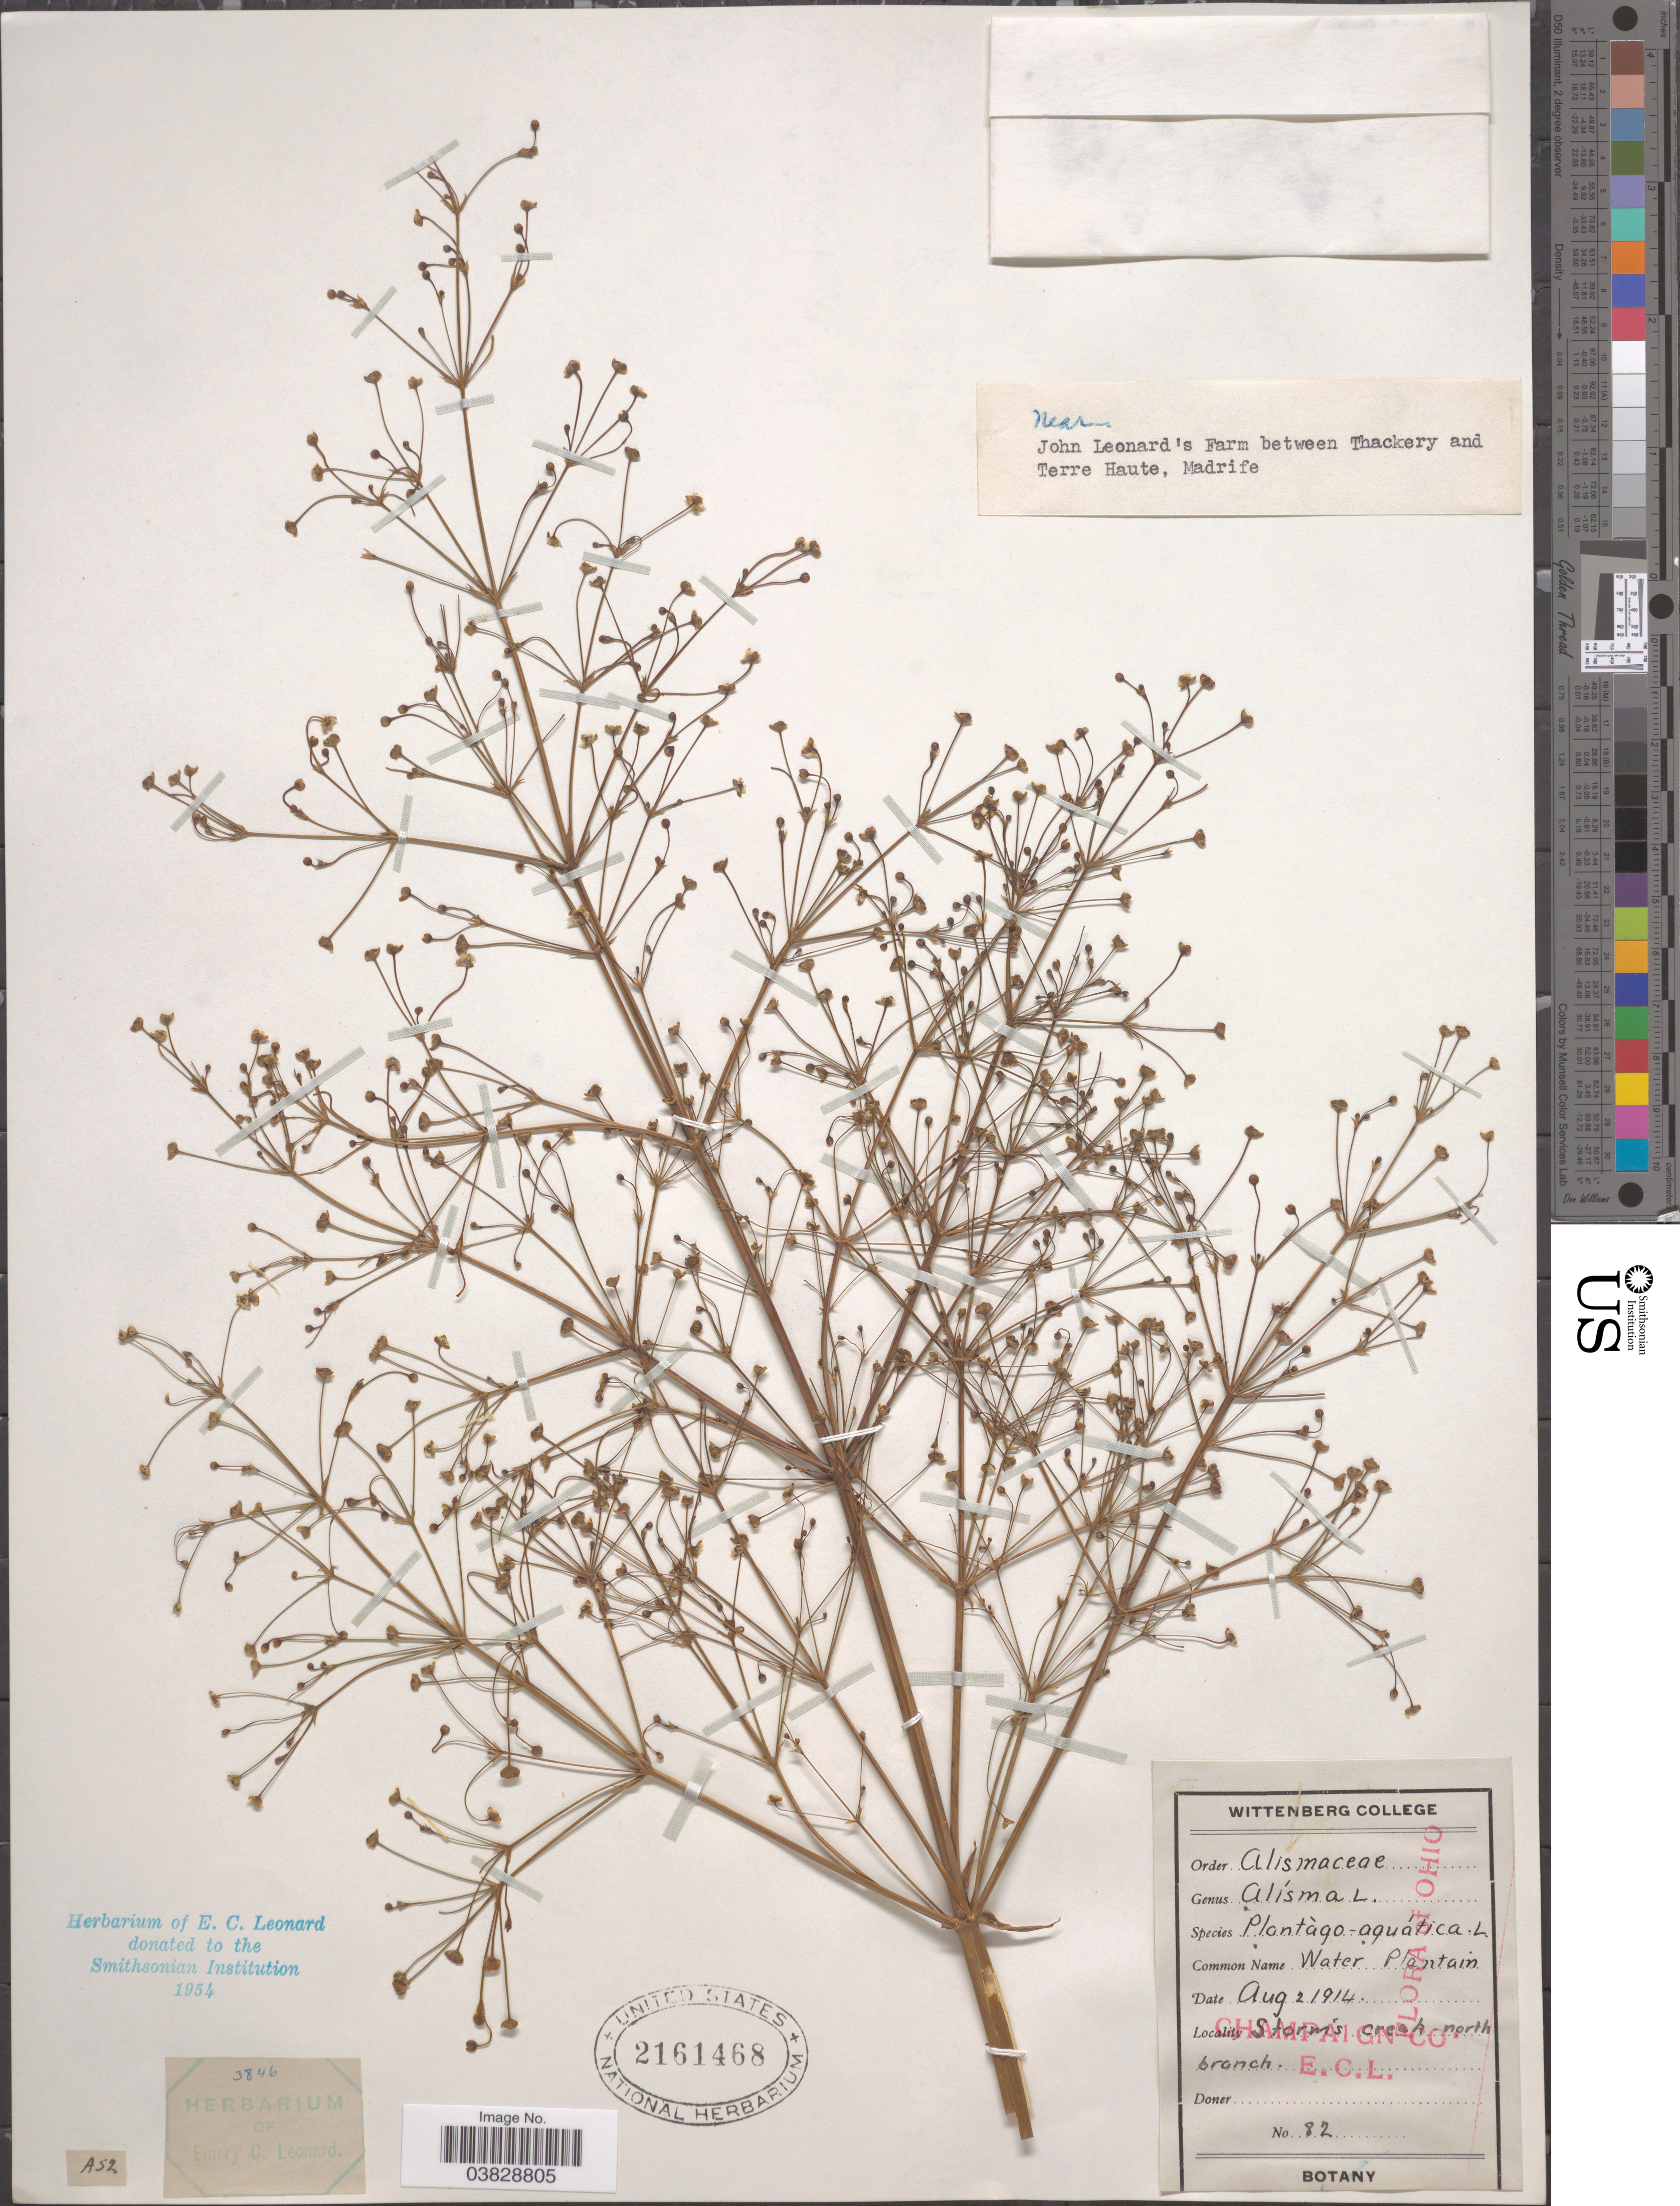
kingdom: Plantae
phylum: Tracheophyta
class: Liliopsida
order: Alismatales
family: Alismataceae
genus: Alisma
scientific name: Alisma plantago-aquatica var. americanum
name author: L.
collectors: E. C. Leonard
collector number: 82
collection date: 1914-08-02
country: United States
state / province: Ohio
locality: Storm's Creek - north branch. Champaign Co.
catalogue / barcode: US 2161468